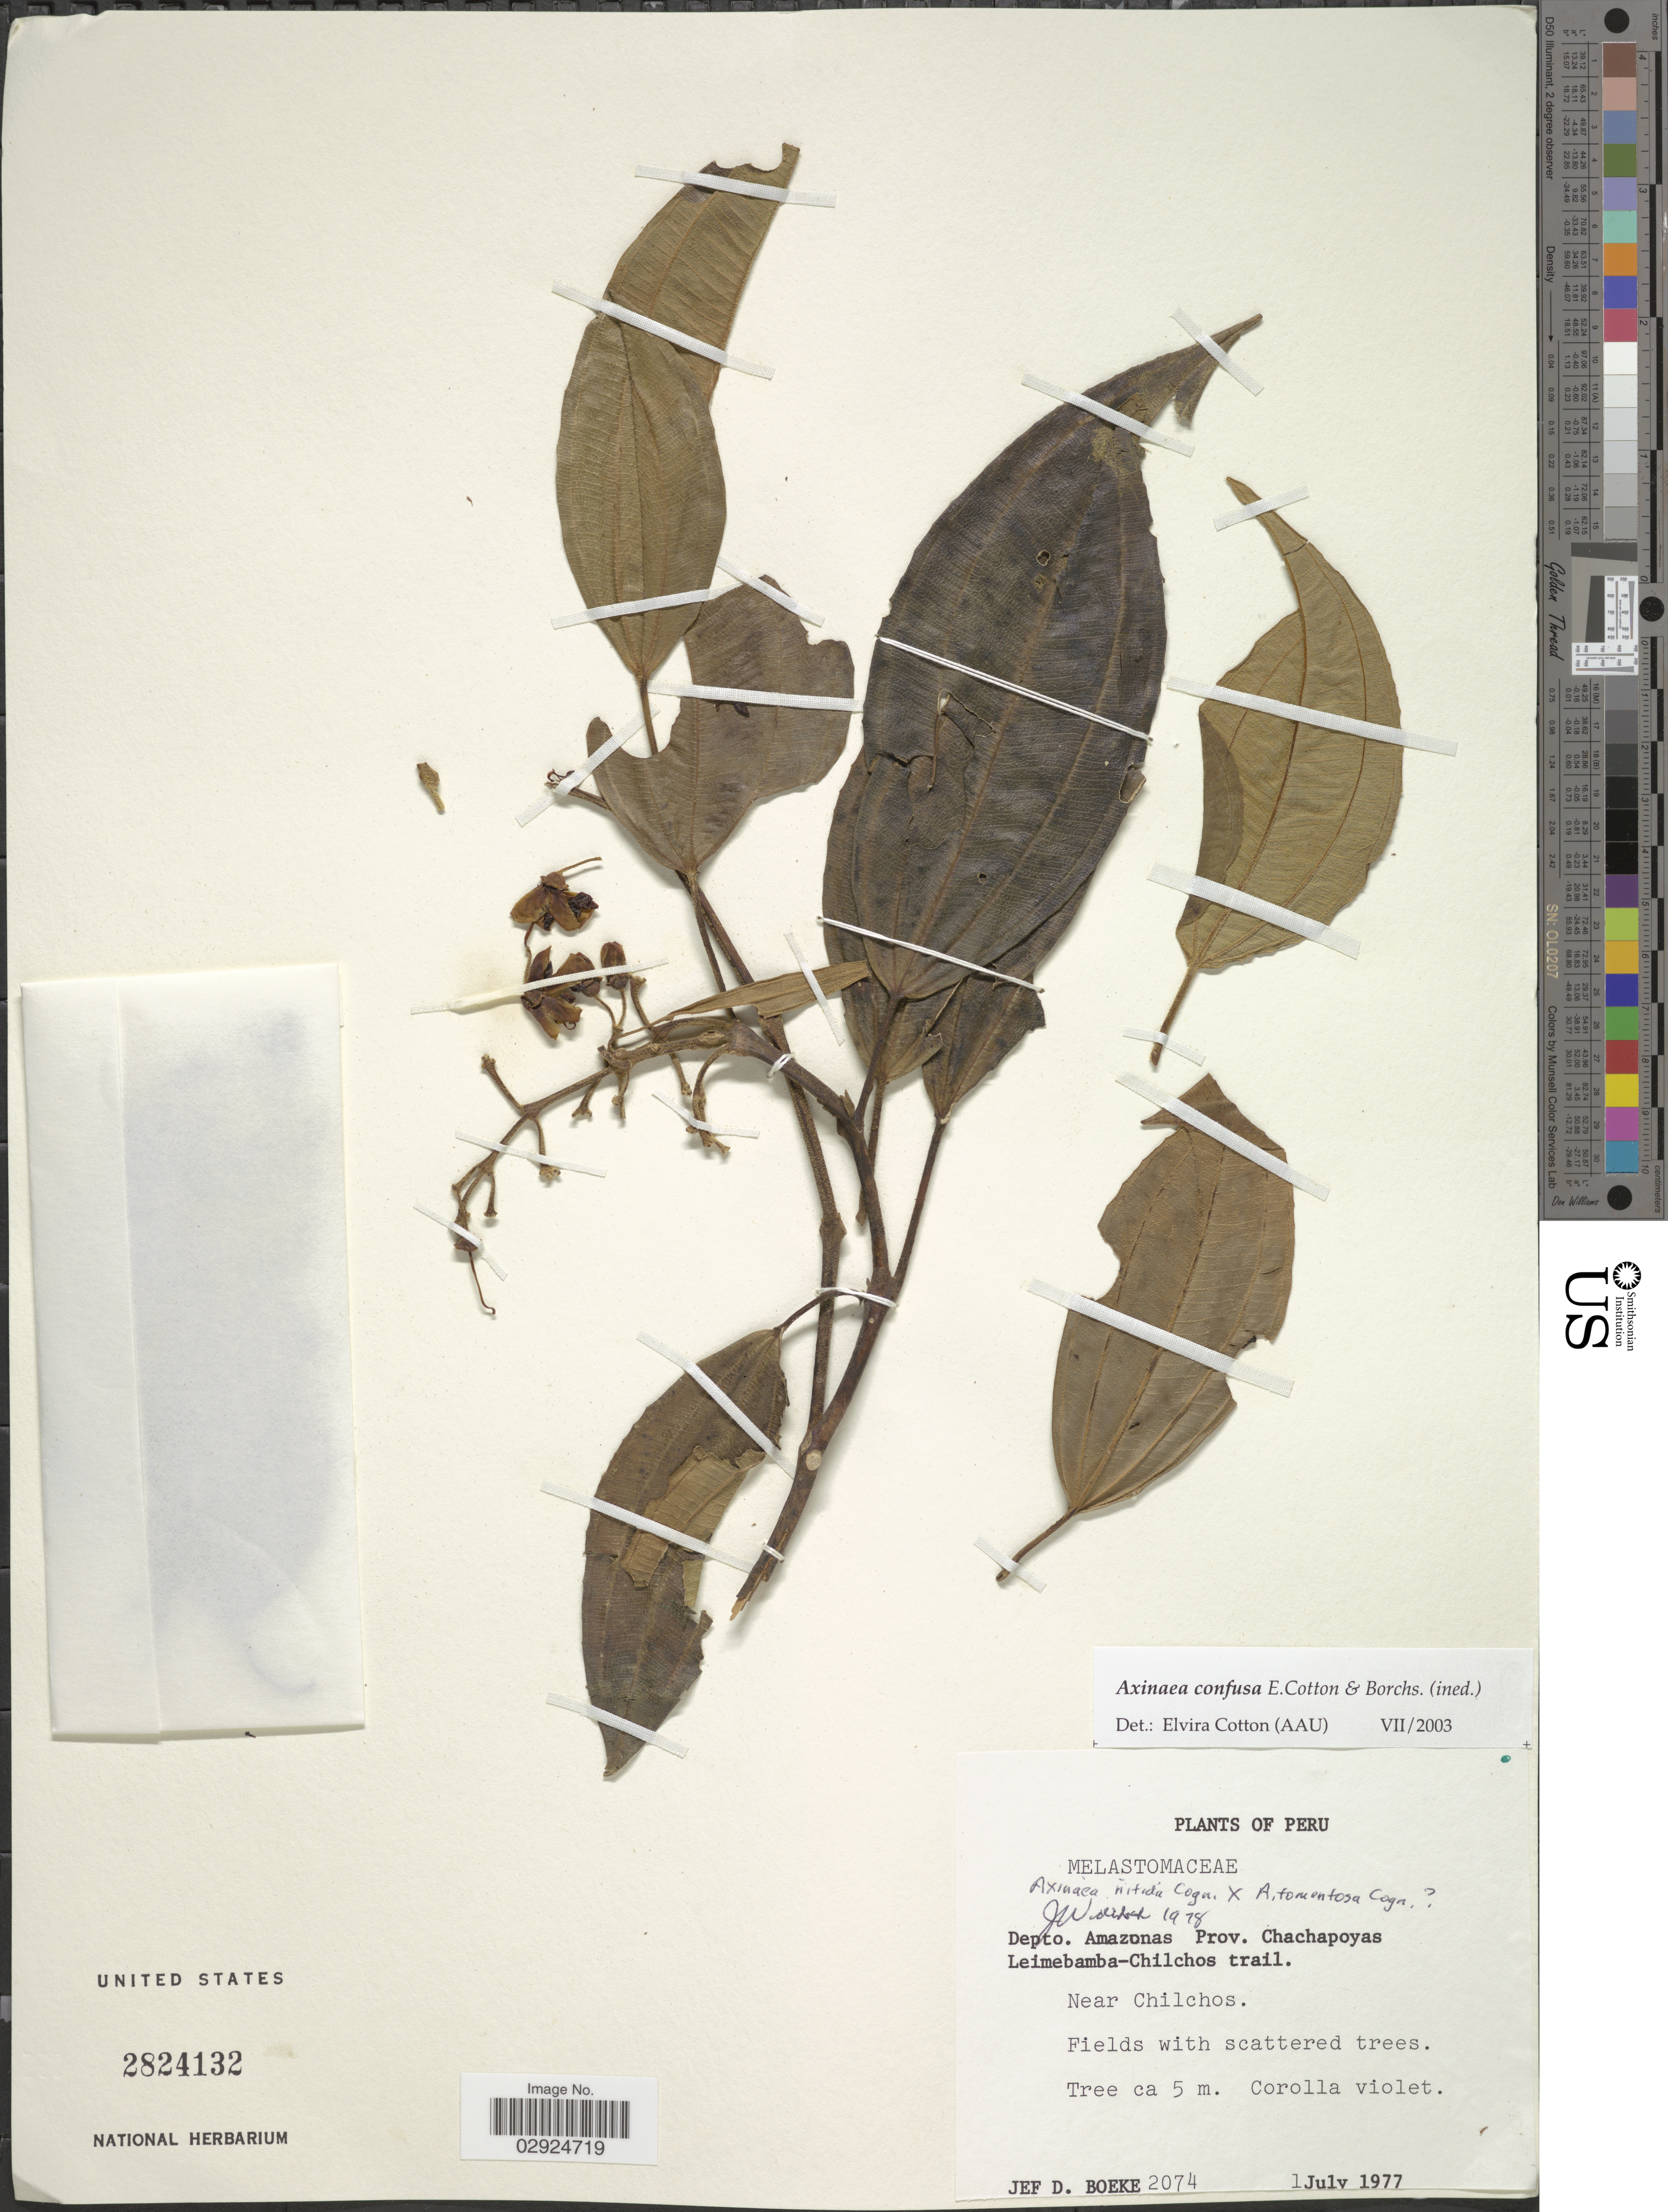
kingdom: Plantae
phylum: Tracheophyta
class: Magnoliopsida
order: Myrtales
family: Melastomataceae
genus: Axinaea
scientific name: Axinaea confusa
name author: E. Cotton & Borchs.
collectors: J. Boeke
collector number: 2074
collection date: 1977-07-01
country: Peru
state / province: Amazonas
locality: Depto. Amazonas Prov. Chachapoyas. Leimebamba-Chilchos trail. Near Chilchos.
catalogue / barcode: US 2824132